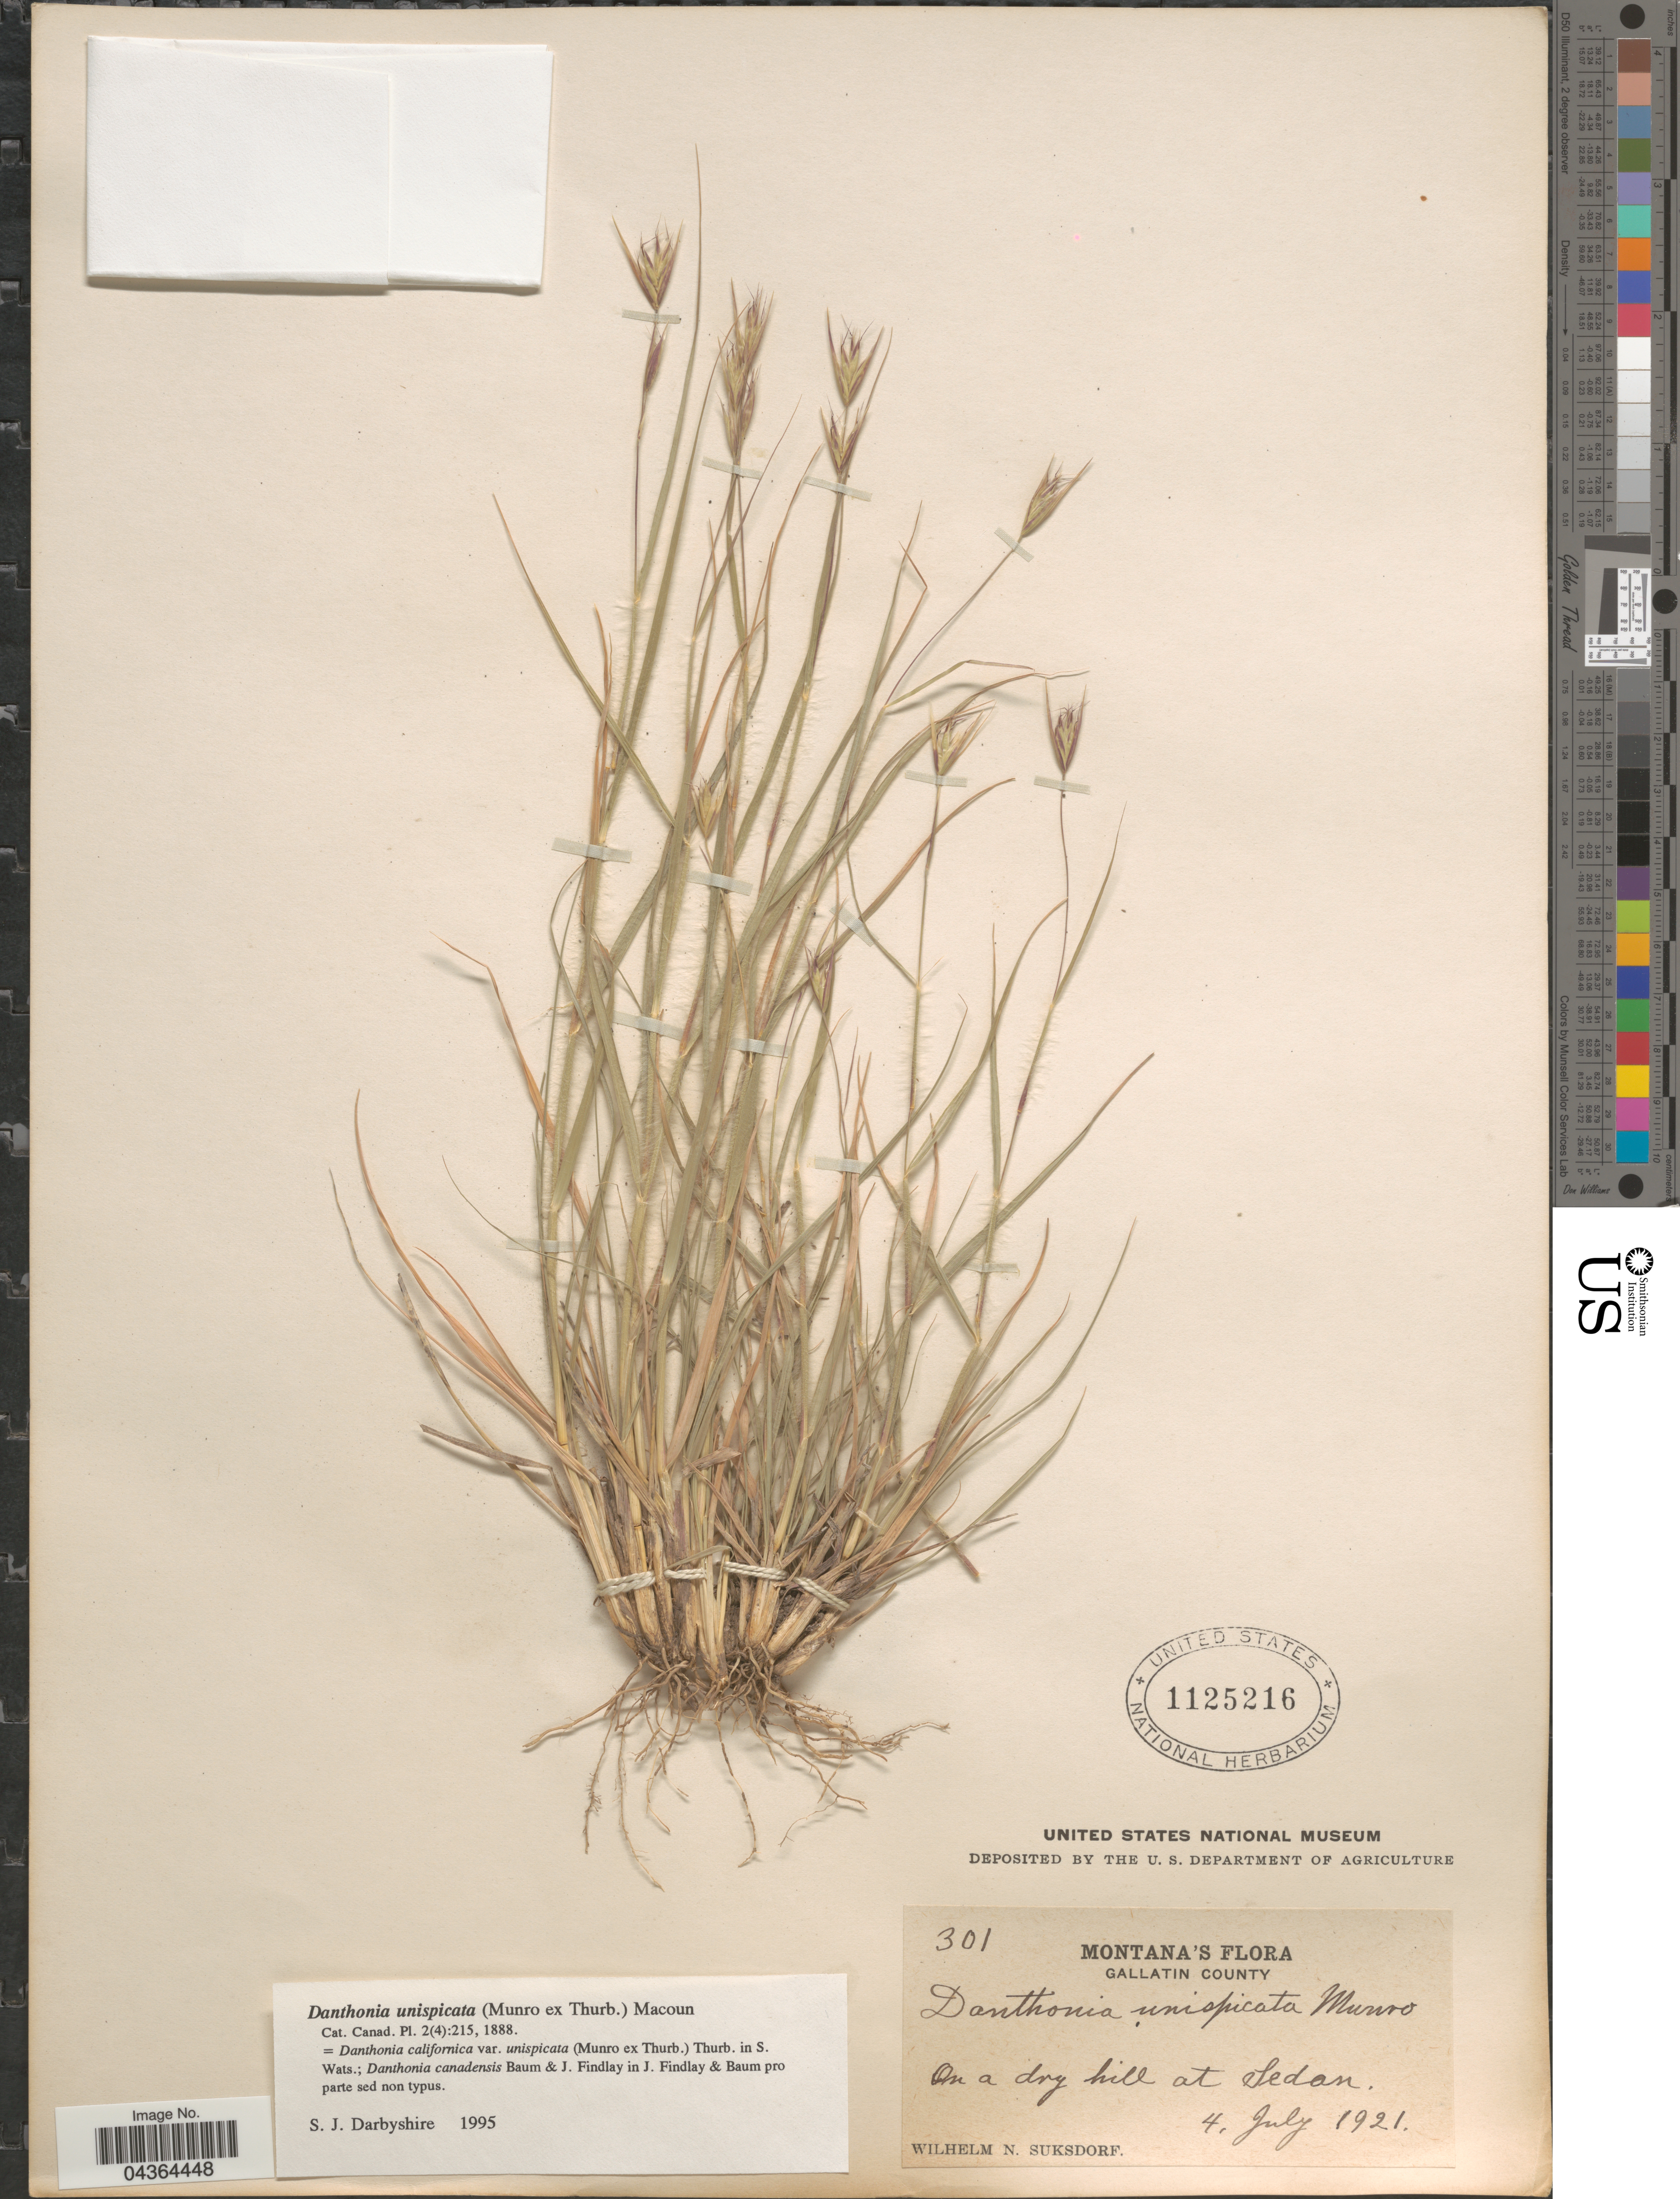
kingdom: Plantae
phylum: Tracheophyta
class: Liliopsida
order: Poales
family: Poaceae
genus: Danthonia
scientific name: Danthonia unispicata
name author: (Thurb.) Munro ex Macoun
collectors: W. N. Suksdorf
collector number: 301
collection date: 1921-07-04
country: United States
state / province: Montana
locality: Gallatin County. On a dry hill at Sedan.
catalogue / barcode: US 1125216